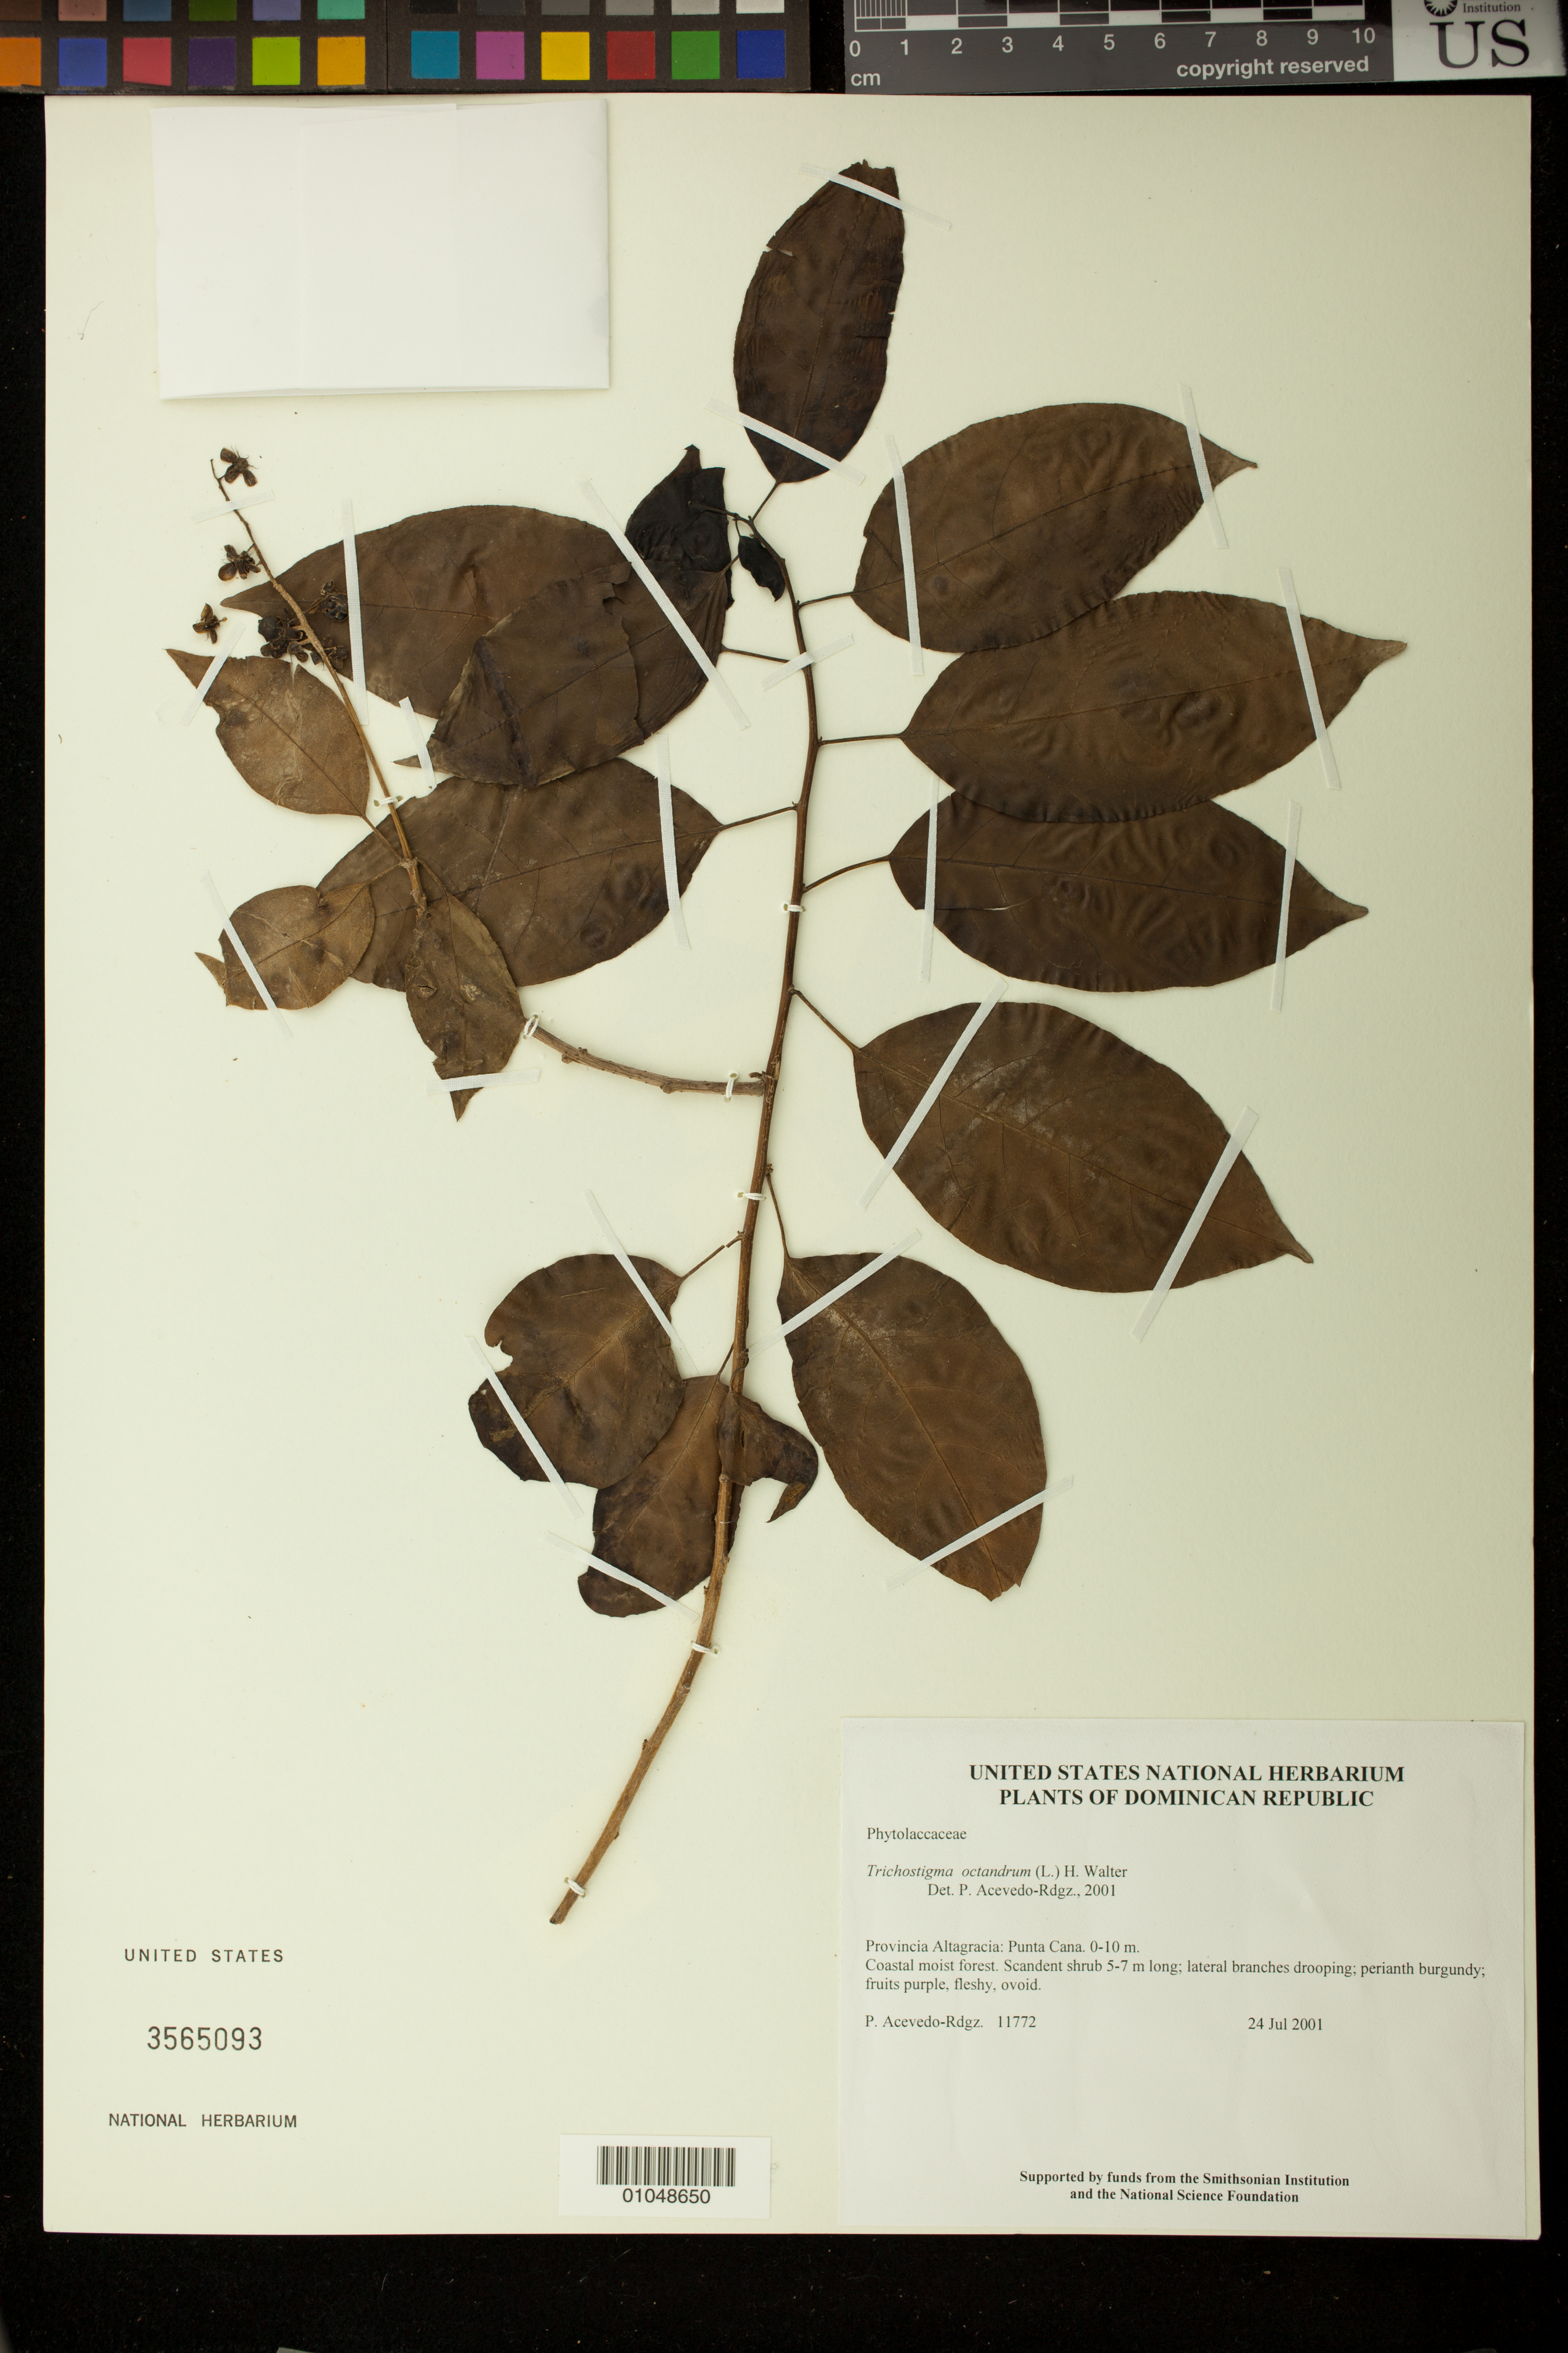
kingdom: Plantae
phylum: Tracheophyta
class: Magnoliopsida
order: Caryophyllales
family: Phytolaccaceae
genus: Trichostigma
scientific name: Trichostigma octandrum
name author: (L.) H. Walter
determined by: Acevedo-Rodríguez, P., (BOT), Smithsonian Institution - National Museum of Natural History (UNITED STATES)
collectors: P. Acevedo-Rodr.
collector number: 11772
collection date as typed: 24 Jul 2001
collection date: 2001-07-24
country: Dominican Republic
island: Hispaniola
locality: Provincia Altagracia: Punta Cana.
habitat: Coastal moist forest.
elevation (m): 0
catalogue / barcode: US 3565093